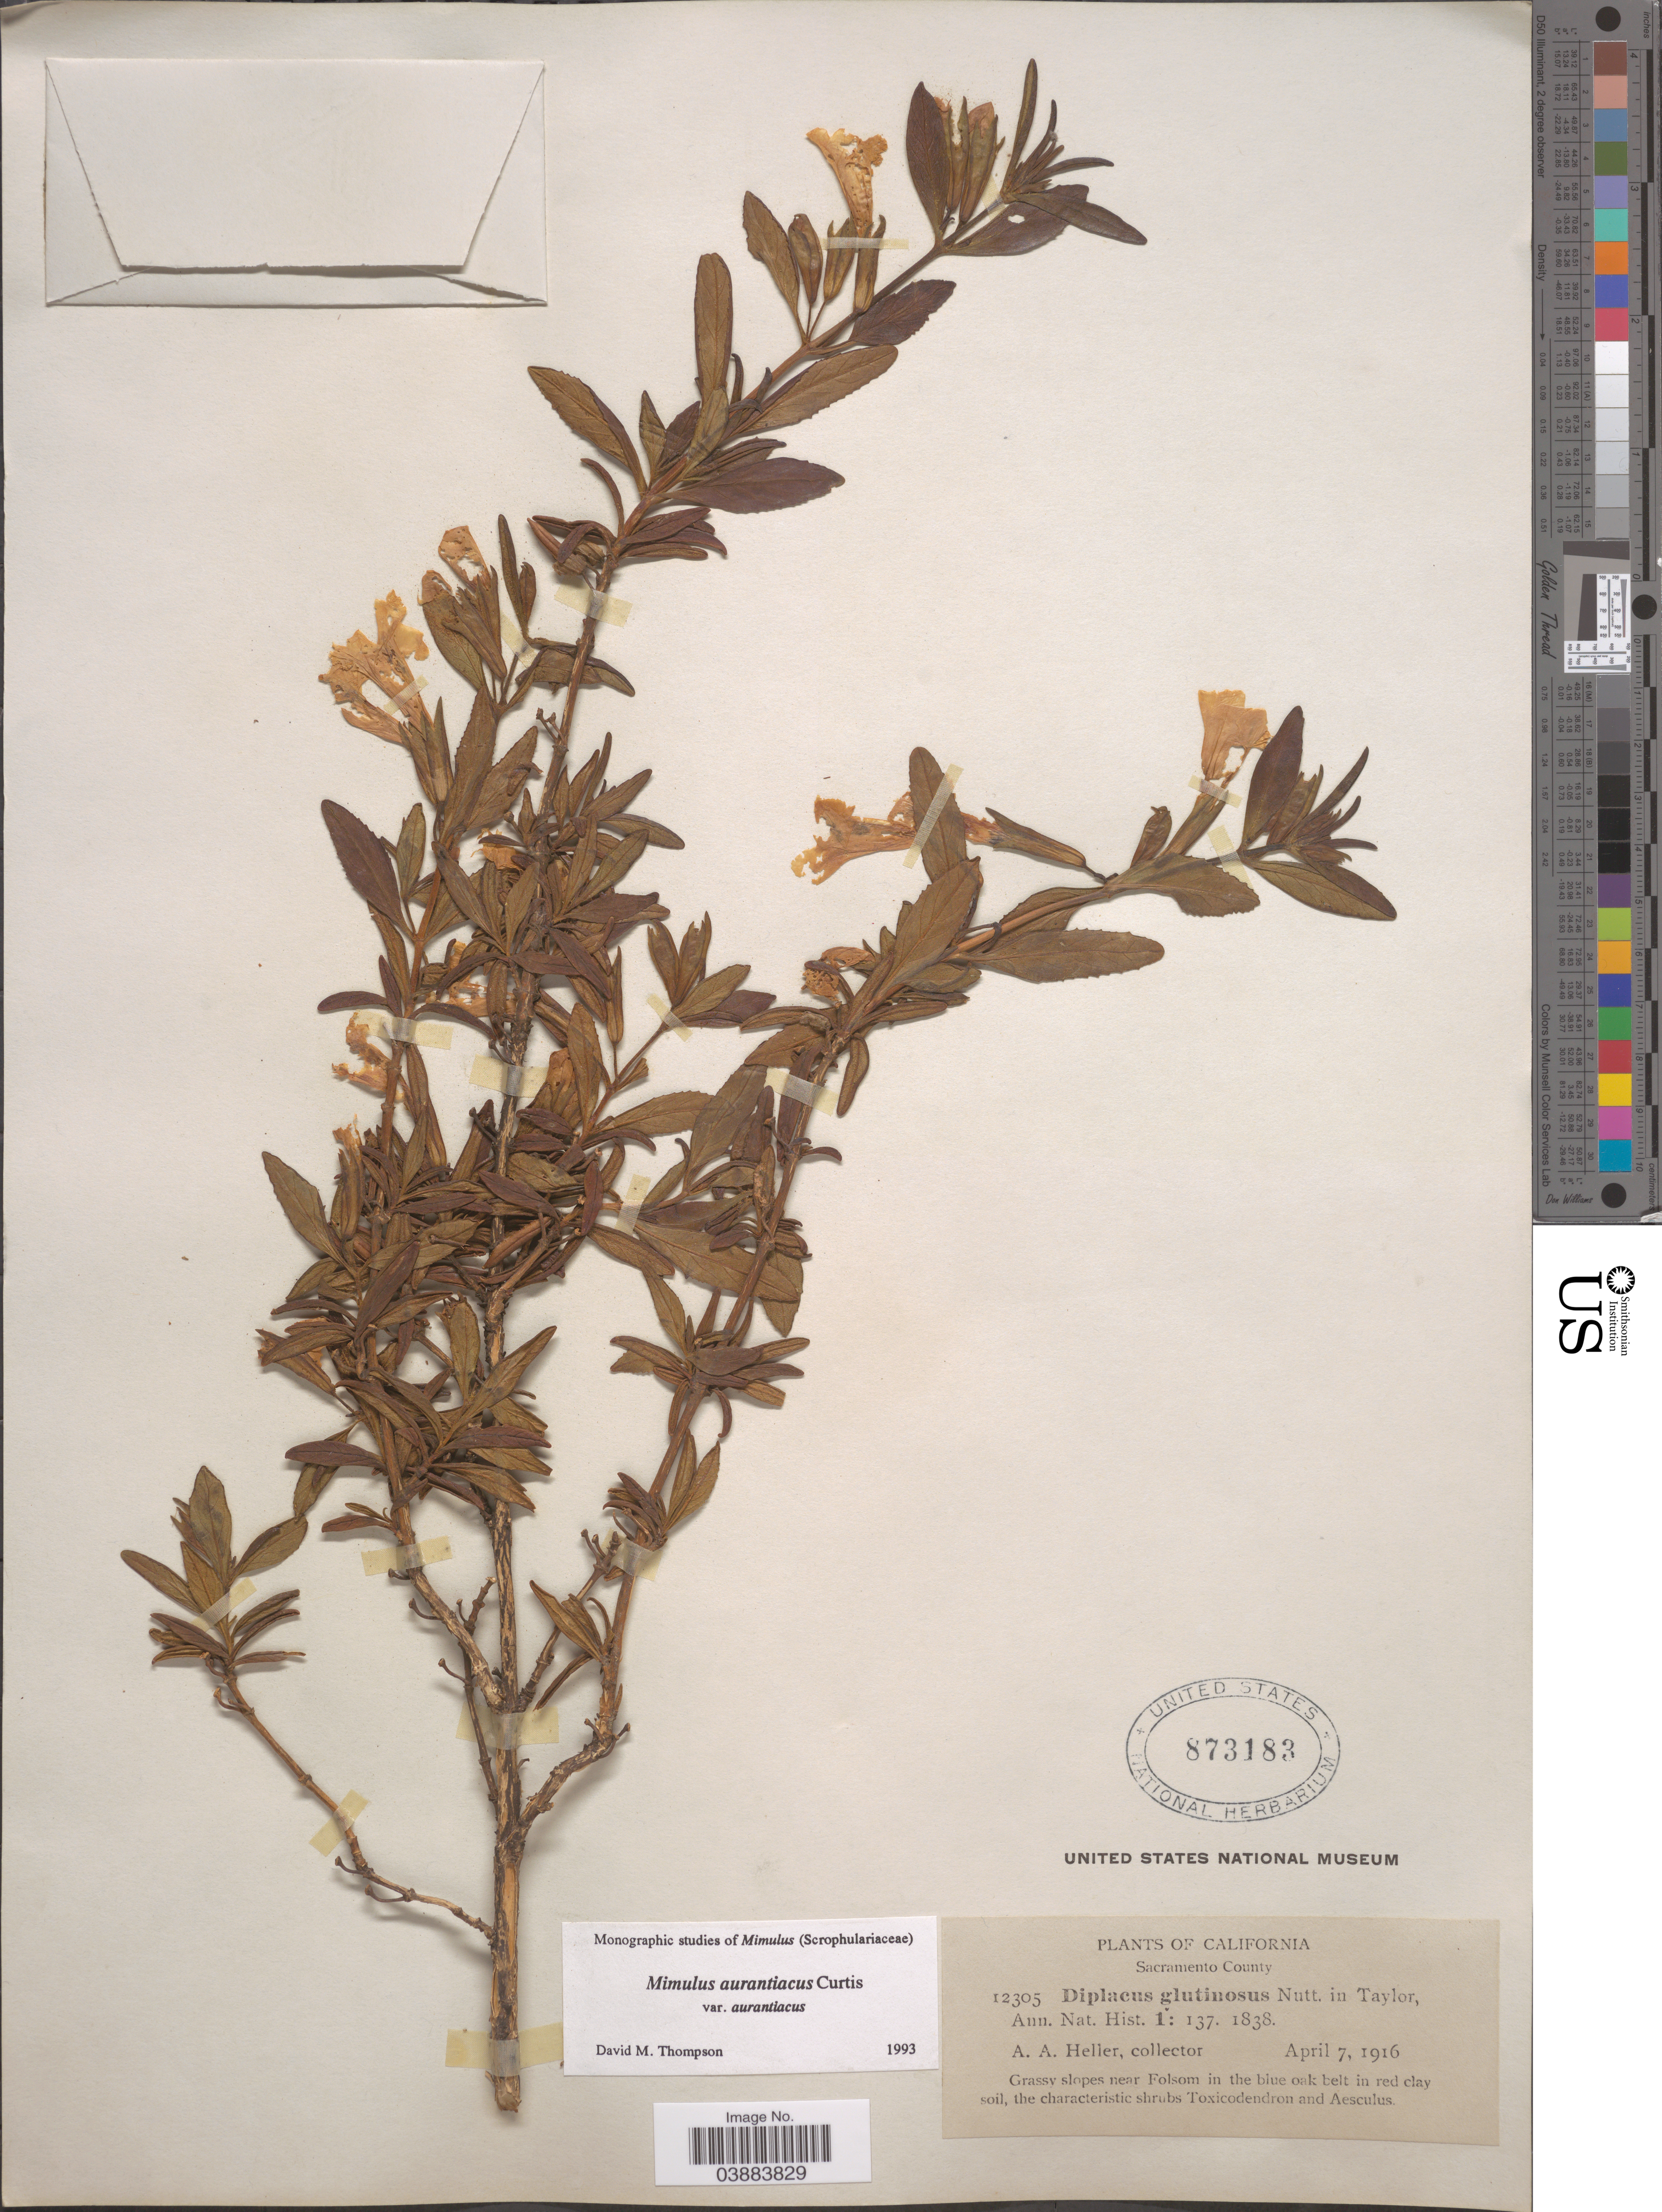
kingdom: Plantae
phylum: Tracheophyta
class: Magnoliopsida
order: Lamiales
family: Phrymaceae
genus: Diplacus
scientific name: Diplacus aurantiacus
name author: (Curtis) Jeps.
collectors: A. A. Heller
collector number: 12305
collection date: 1916-04-07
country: United States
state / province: California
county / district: Sacramento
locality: Sacramento County. Grassy slopes near Folsom.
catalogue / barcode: US 873183